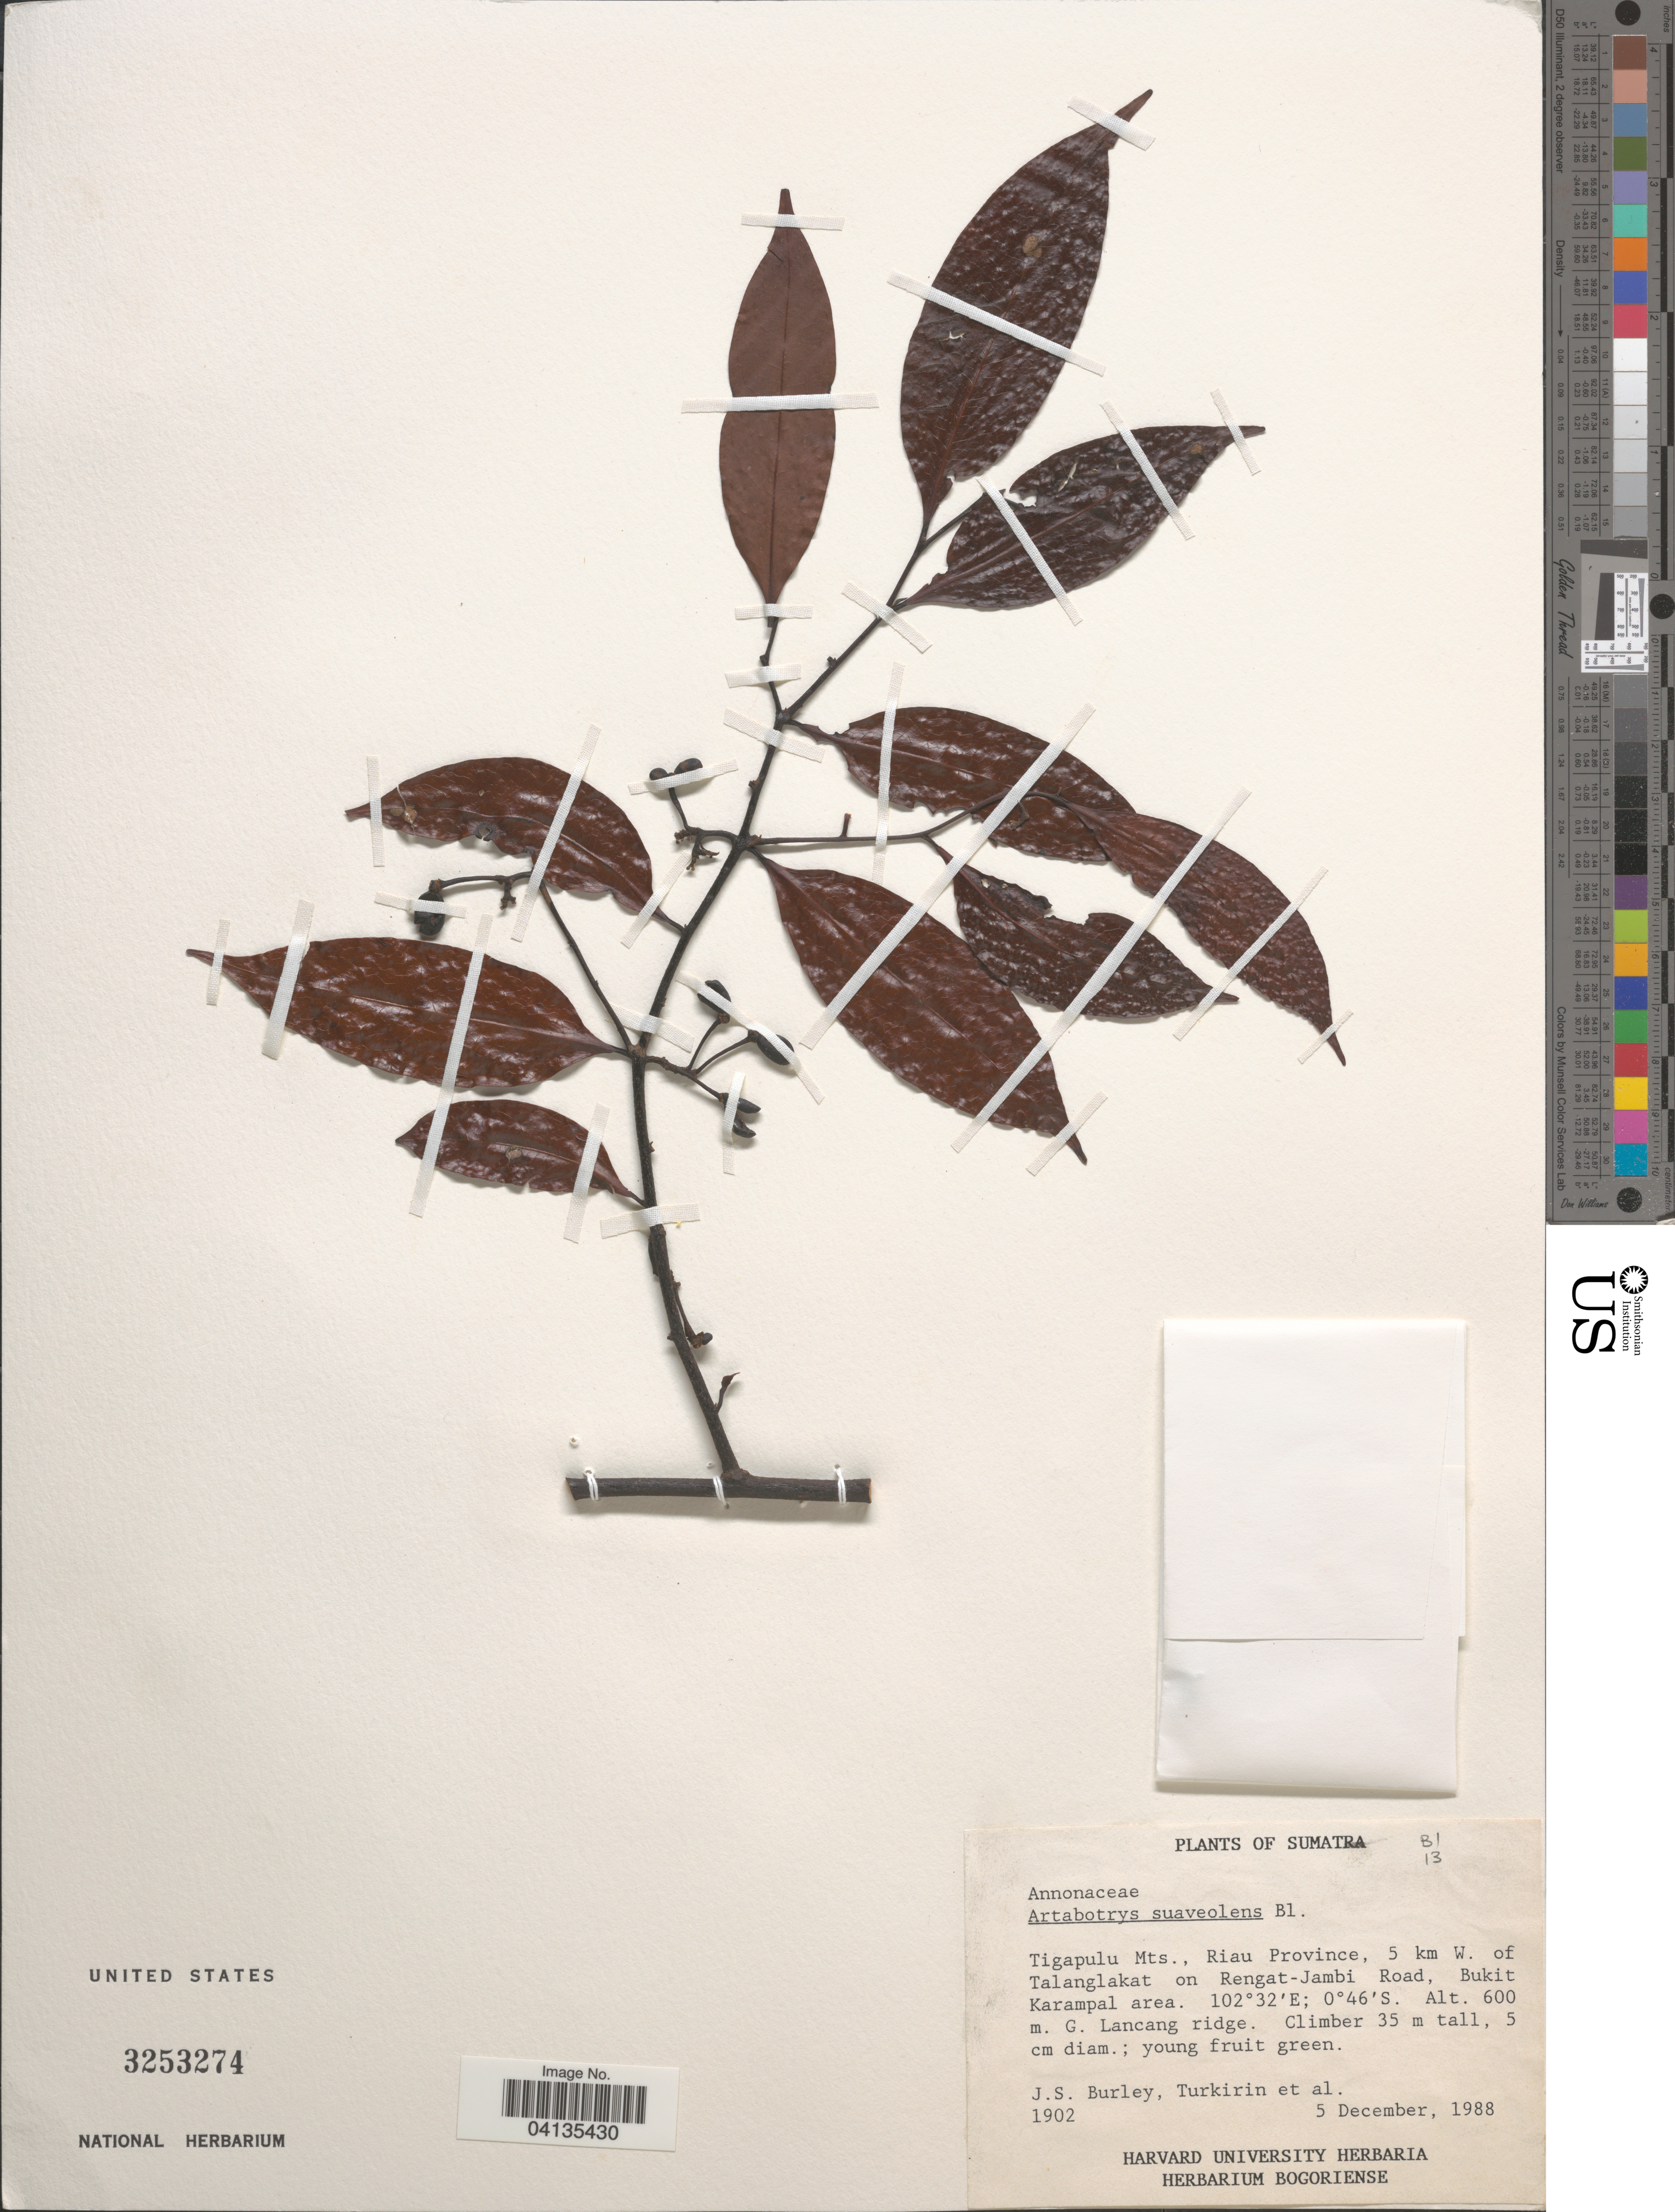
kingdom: Plantae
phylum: Tracheophyta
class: Magnoliopsida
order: Magnoliales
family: Annonaceae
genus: Artabotrys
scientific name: Artabotrys suaveolens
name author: (Blume) Blume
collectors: J. S. Burley, -. Turkirin & et al.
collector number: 1902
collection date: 1988-12-05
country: Indonesia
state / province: Sumatra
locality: Tigapulu Mts., Riau Province, 5 km W. of Talanglakat on Rengat-Jambi Road, Bukit Karampal area.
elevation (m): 600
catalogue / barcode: US 3253274